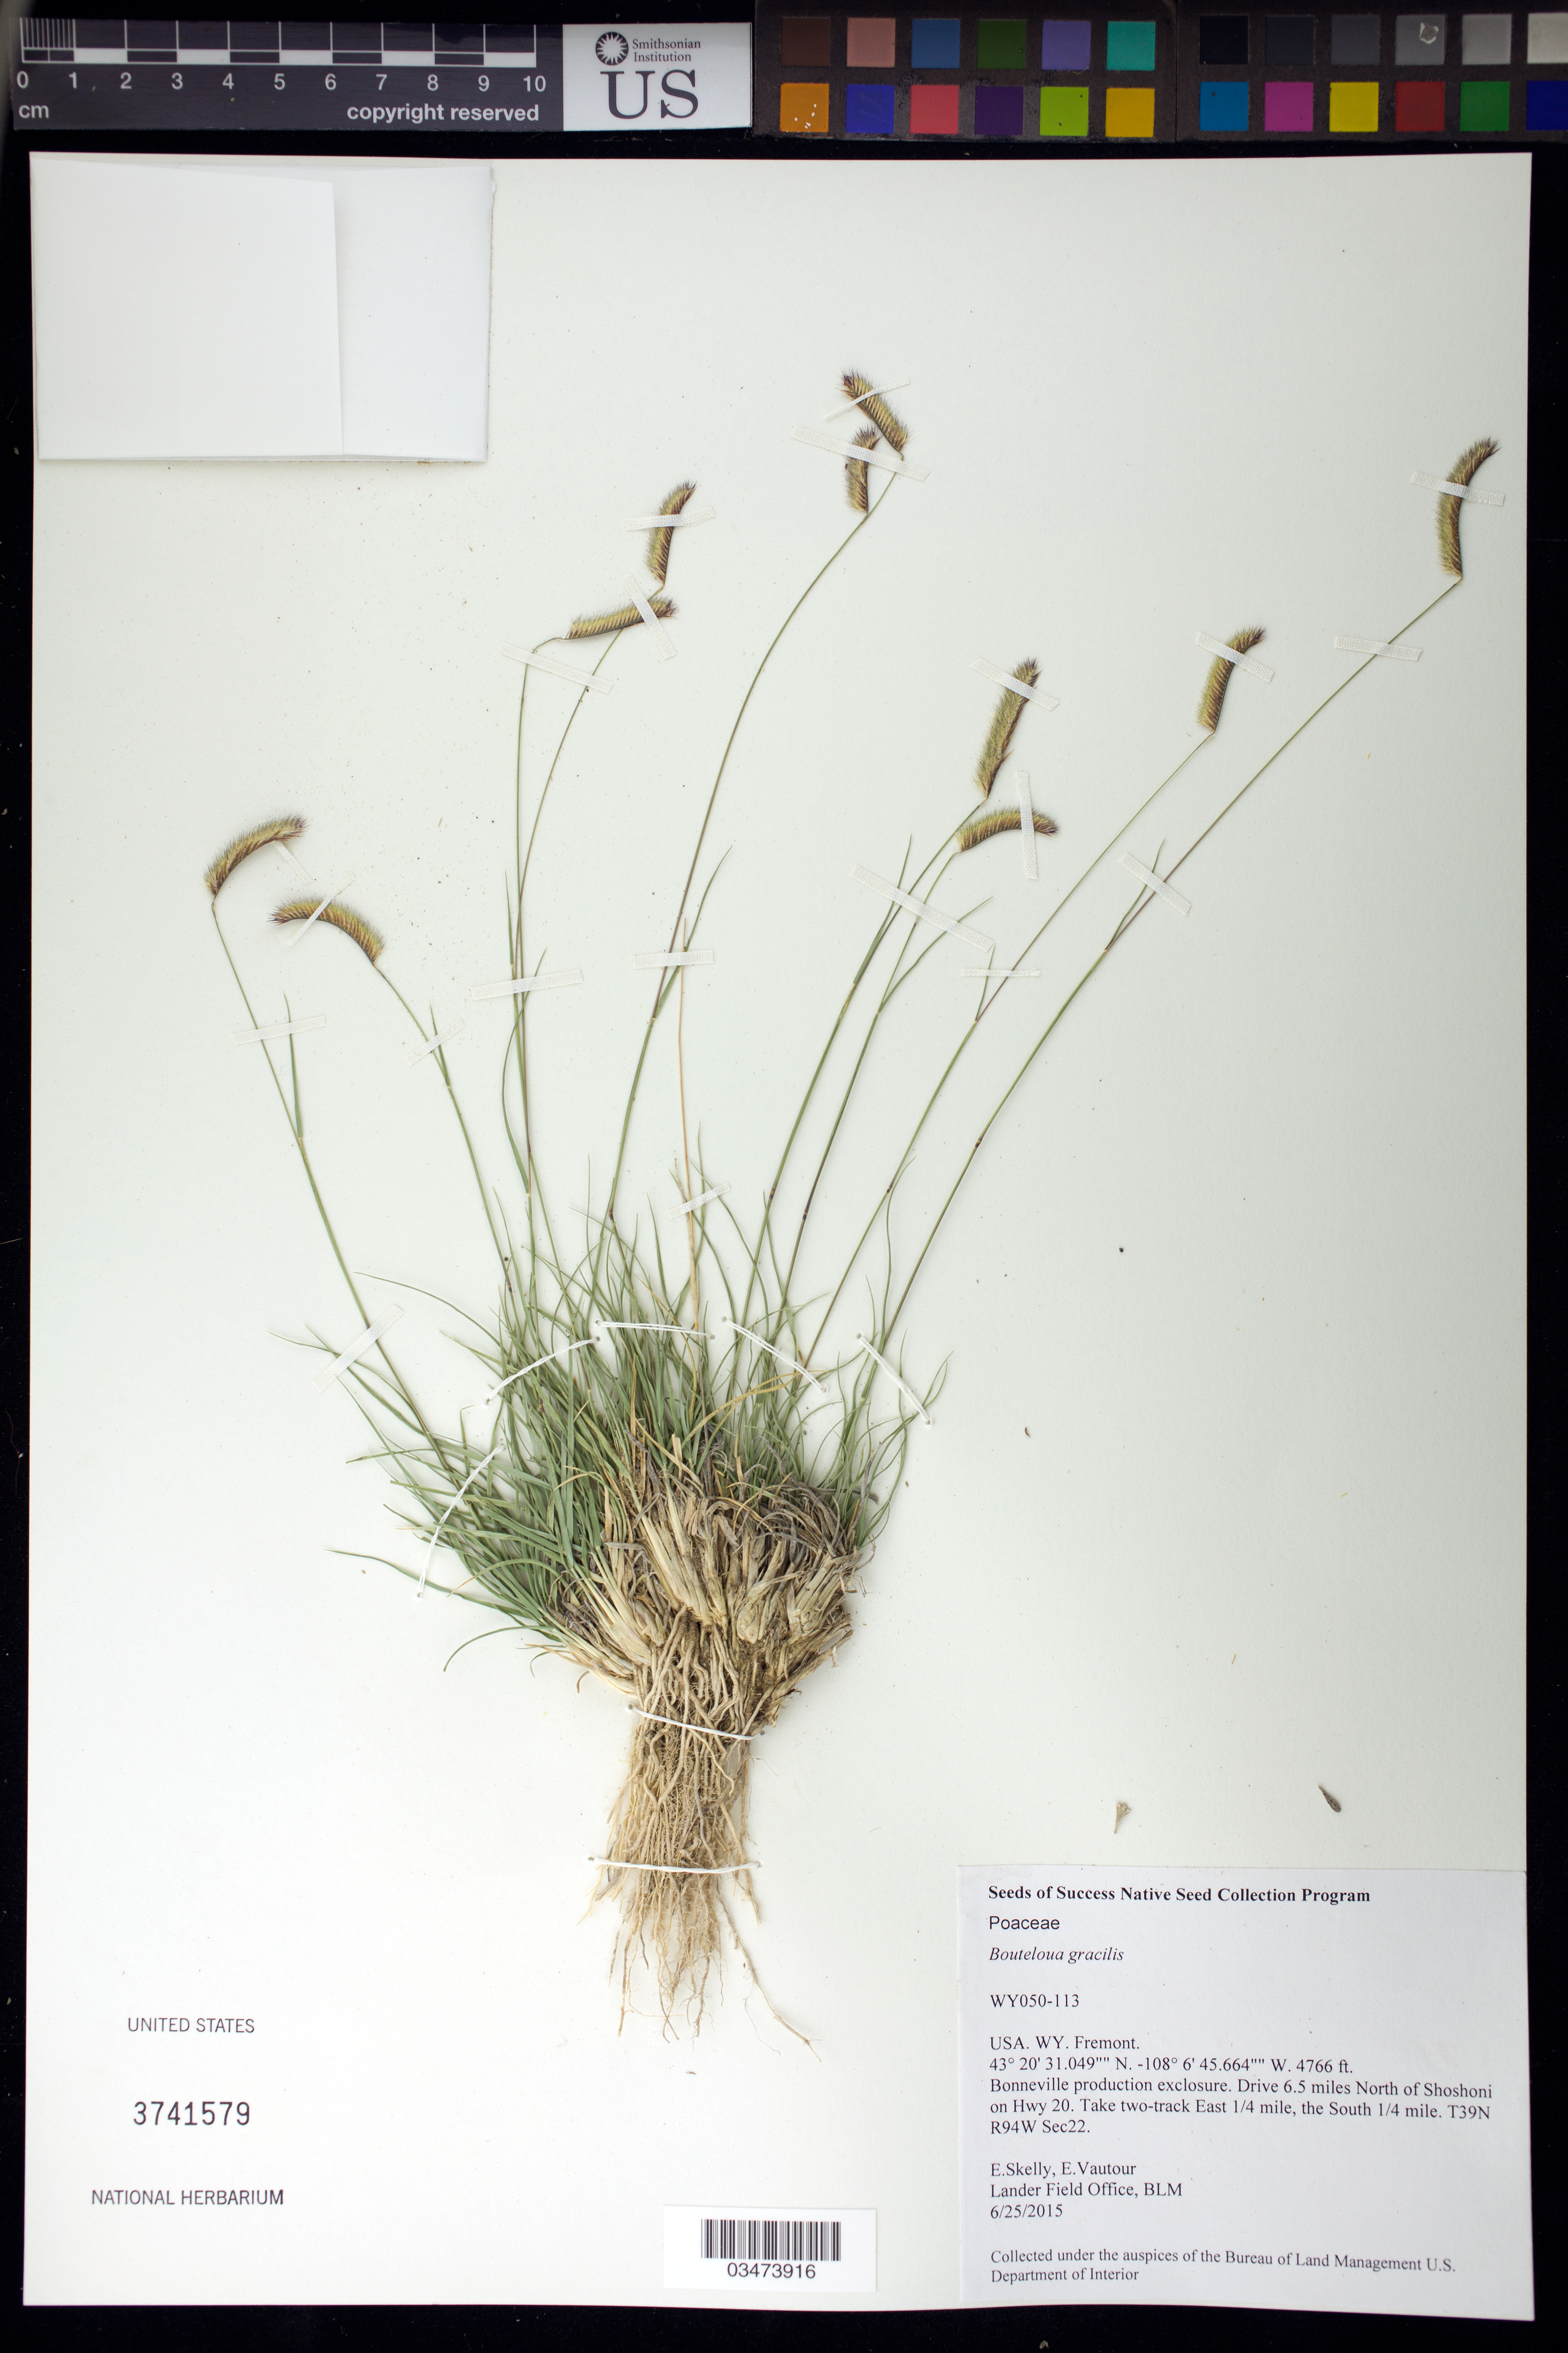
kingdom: Plantae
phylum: Tracheophyta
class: Liliopsida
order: Poales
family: Poaceae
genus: Bouteloua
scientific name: Bouteloua gracilis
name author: (Kunth) Lag. ex Griffiths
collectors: E. Skelly & E. Vautour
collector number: WY050-113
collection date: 2015-06-25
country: United States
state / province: Wyoming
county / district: Fremont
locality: Bonneville production exclosure. 6.5 miles N on Shoshoni on Hwy 20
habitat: Clayey (5-9WR)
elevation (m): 1453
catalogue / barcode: US 3741579